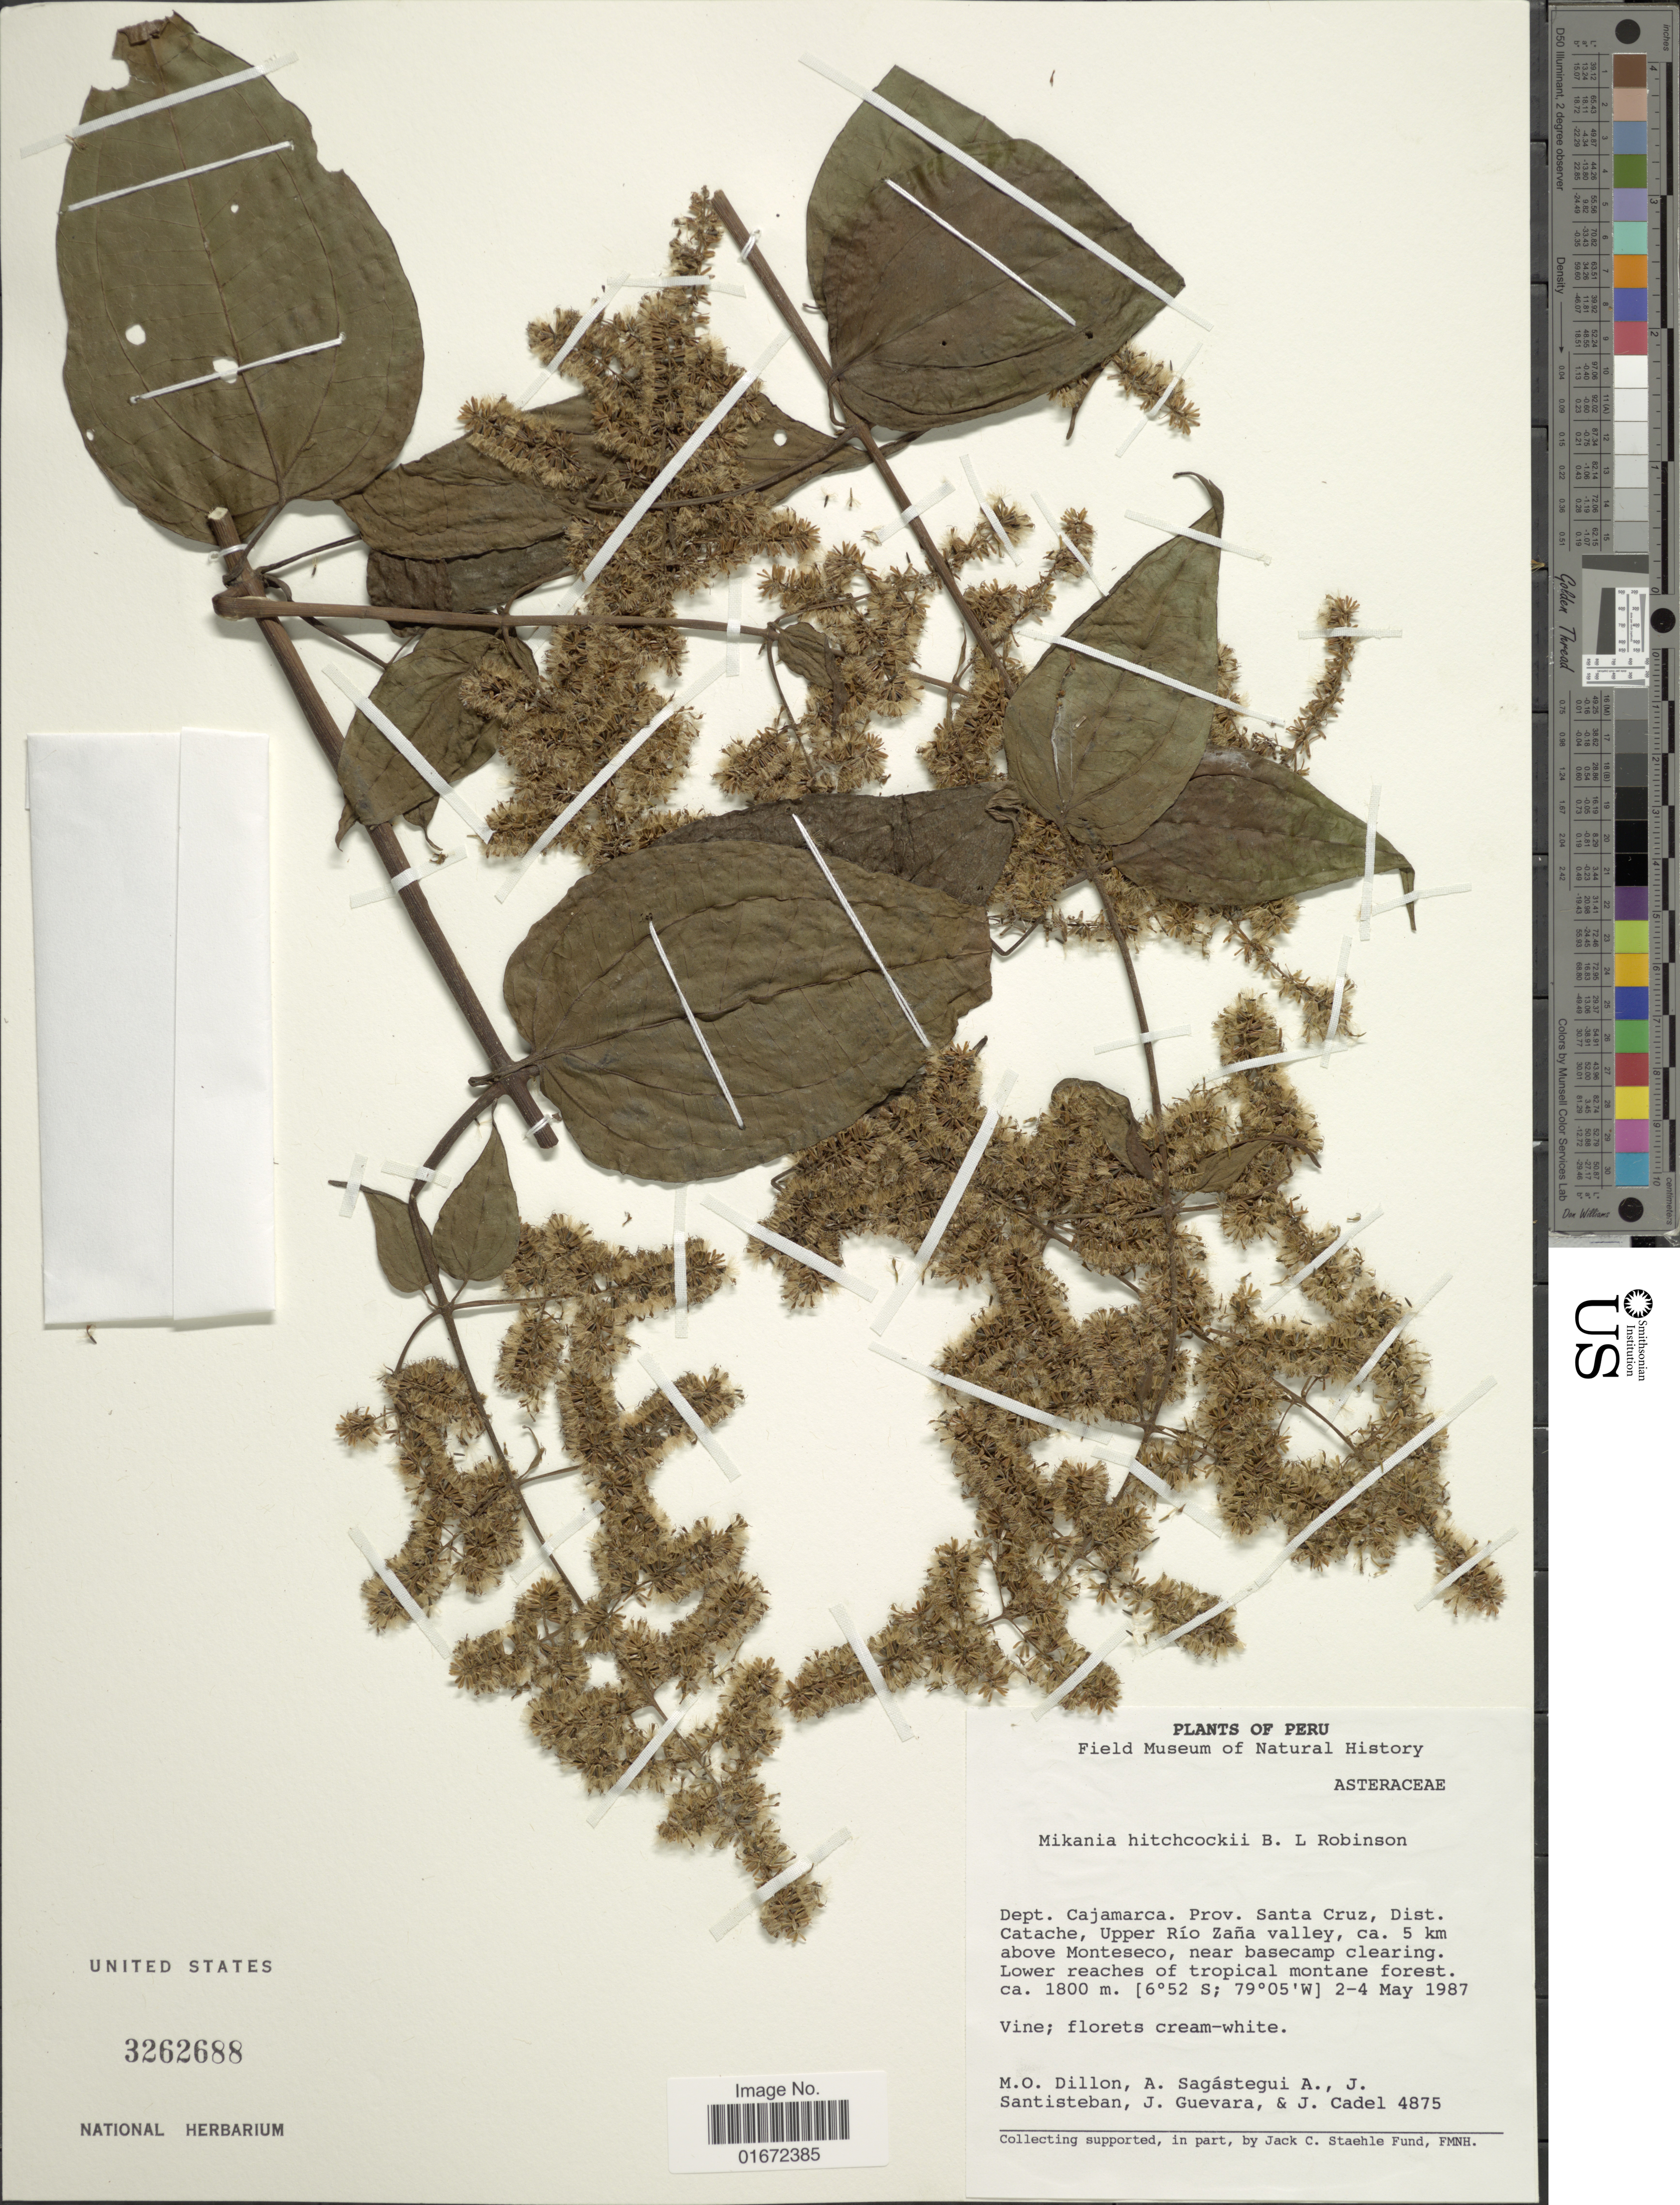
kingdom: Plantae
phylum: Tracheophyta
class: Magnoliopsida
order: Asterales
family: Asteraceae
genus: Mikania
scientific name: Mikania houstoniana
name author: (L.) B.L. Rob.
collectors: M. O. Dillon, A. Sagástegui A., J. Santisteban, J. Guevara & J. Cadel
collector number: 4875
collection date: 1987-05-02/1987-05-04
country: Peru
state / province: Cajamarca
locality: Dept. Cajamarca. Prov. Santa Cruz, Dist. Catache, Upper Río Zaña valley, ca. 5 km above Monteseco, near basecamp clearing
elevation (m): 1800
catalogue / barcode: US 3262688